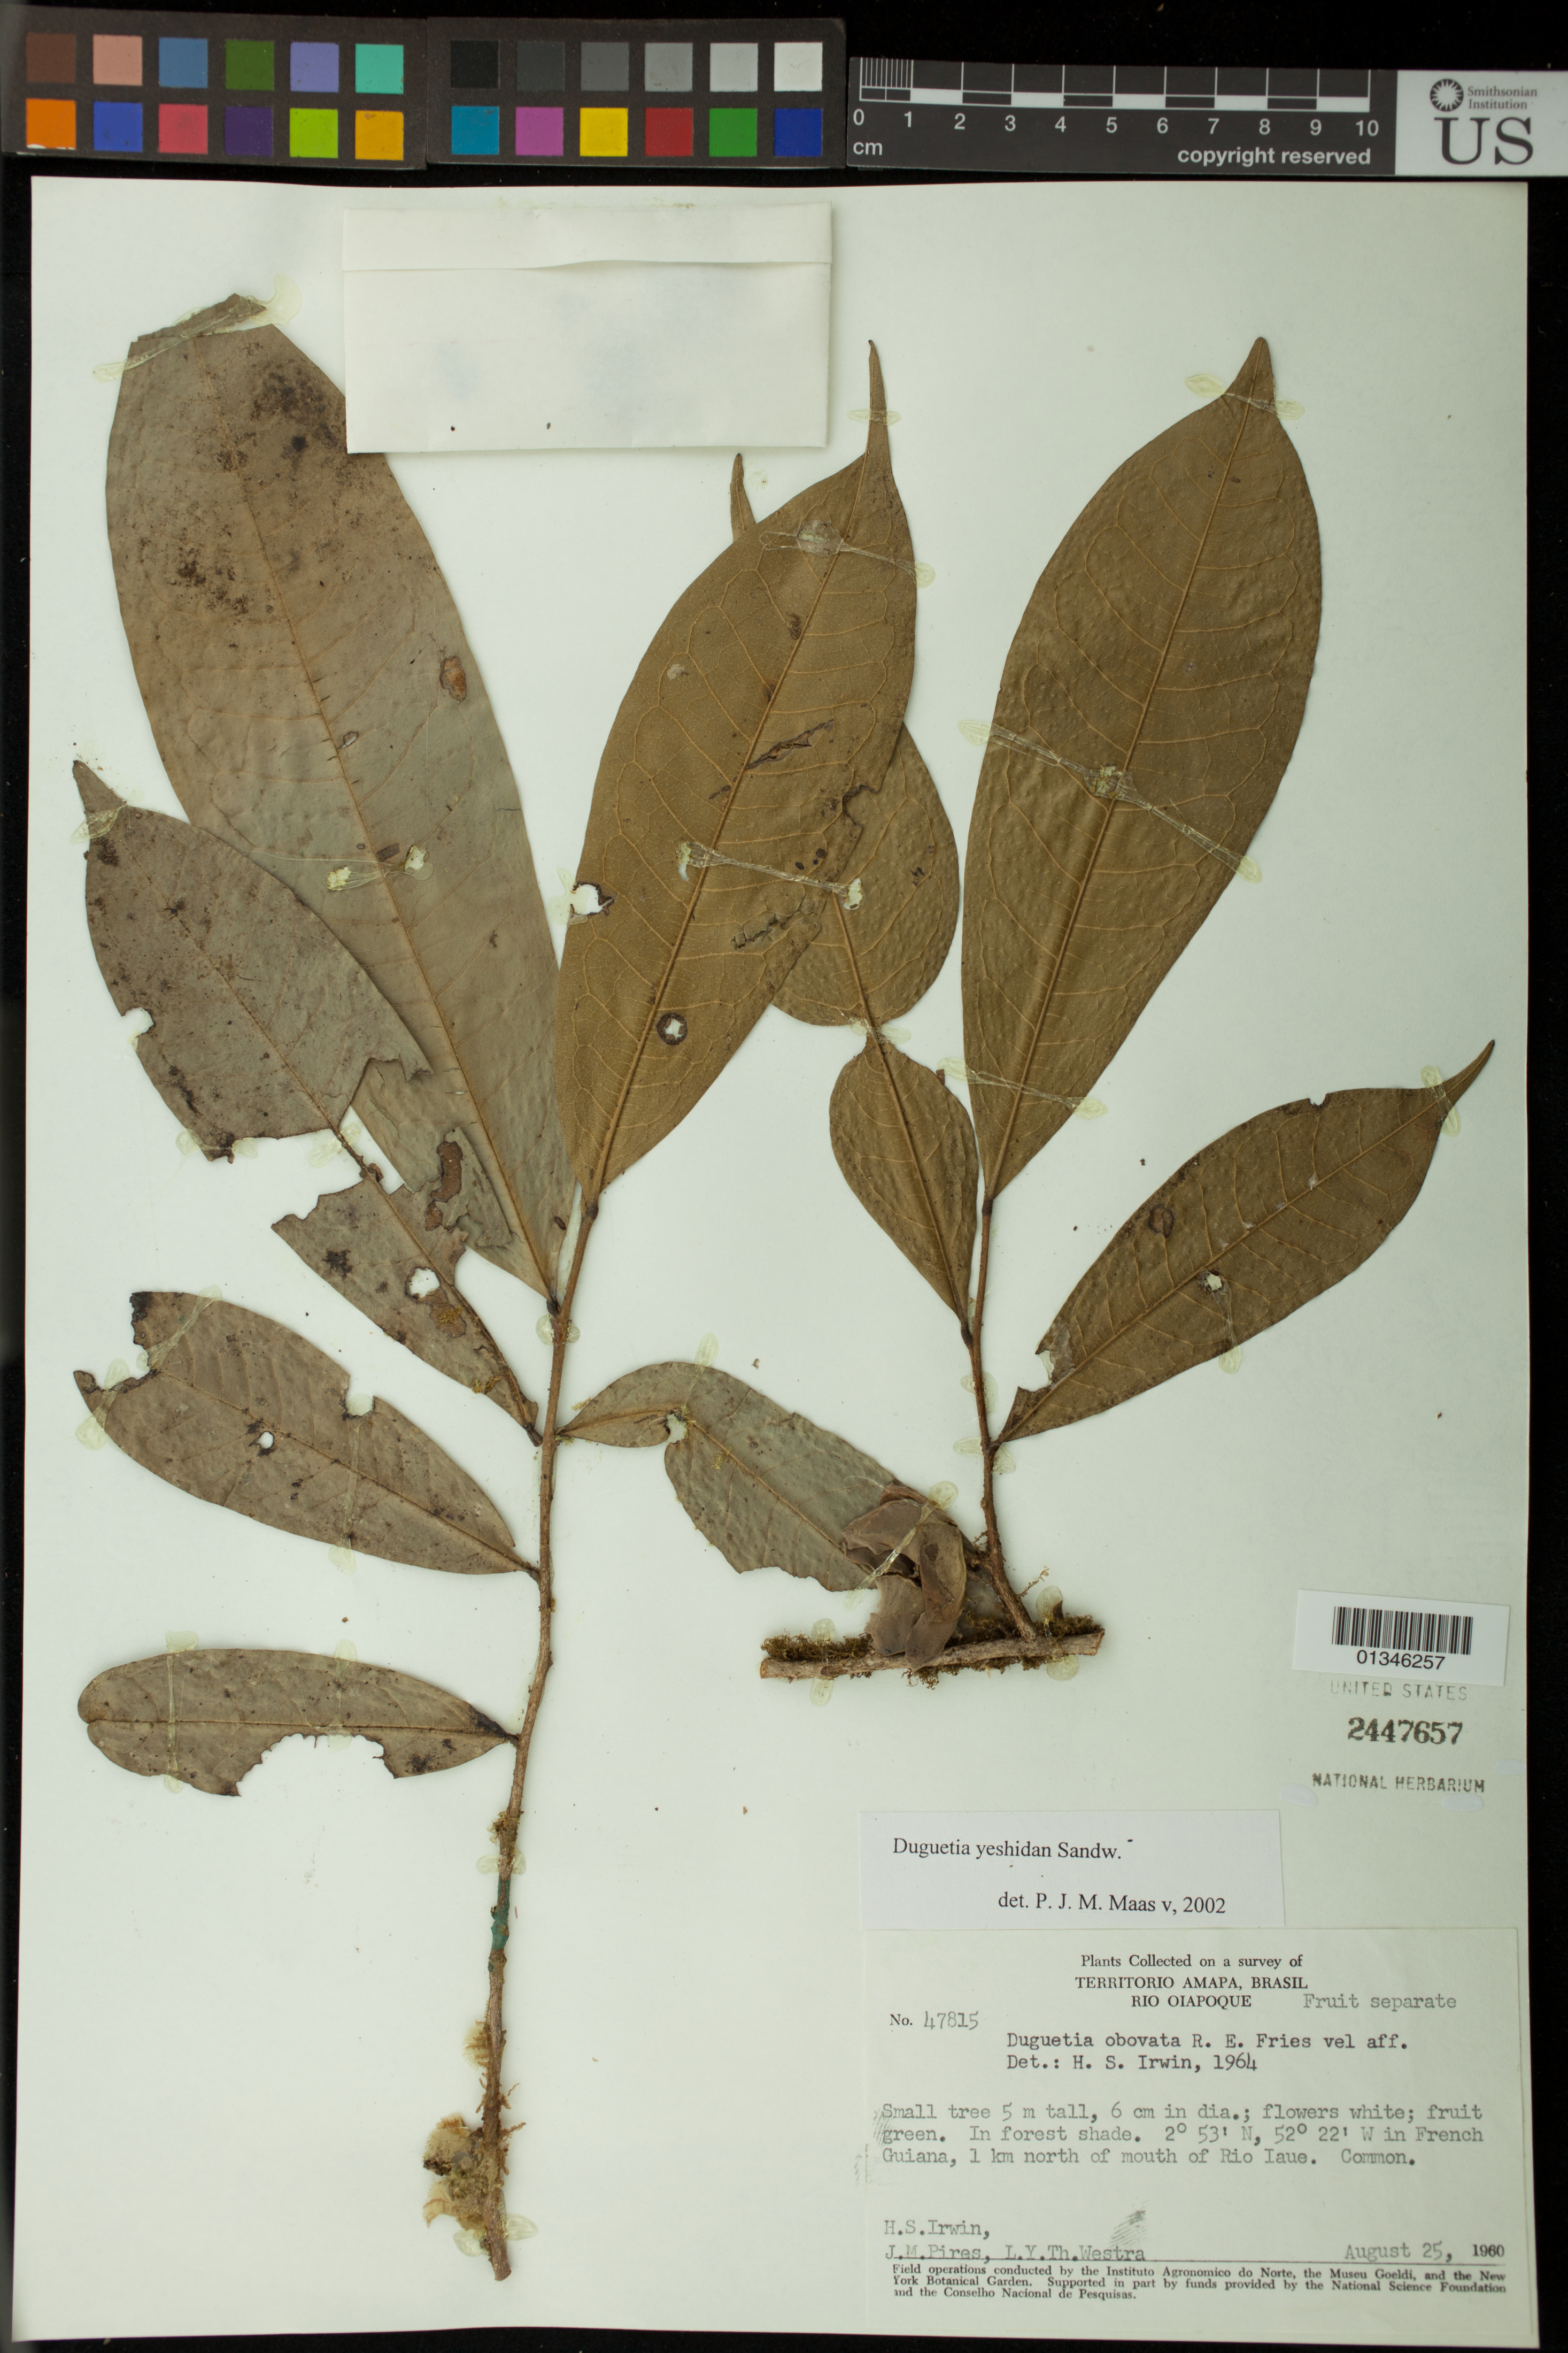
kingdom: Plantae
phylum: Tracheophyta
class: Magnoliopsida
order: Magnoliales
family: Annonaceae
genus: Duguetia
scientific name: Duguetia yeshidan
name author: Sandwith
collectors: H. Irwin, J. M. Pires & L. Y. T. Westra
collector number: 47815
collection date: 1960-08-25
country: French Guiana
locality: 1 km North of mouth of Rio Iaue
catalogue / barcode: US 2447657